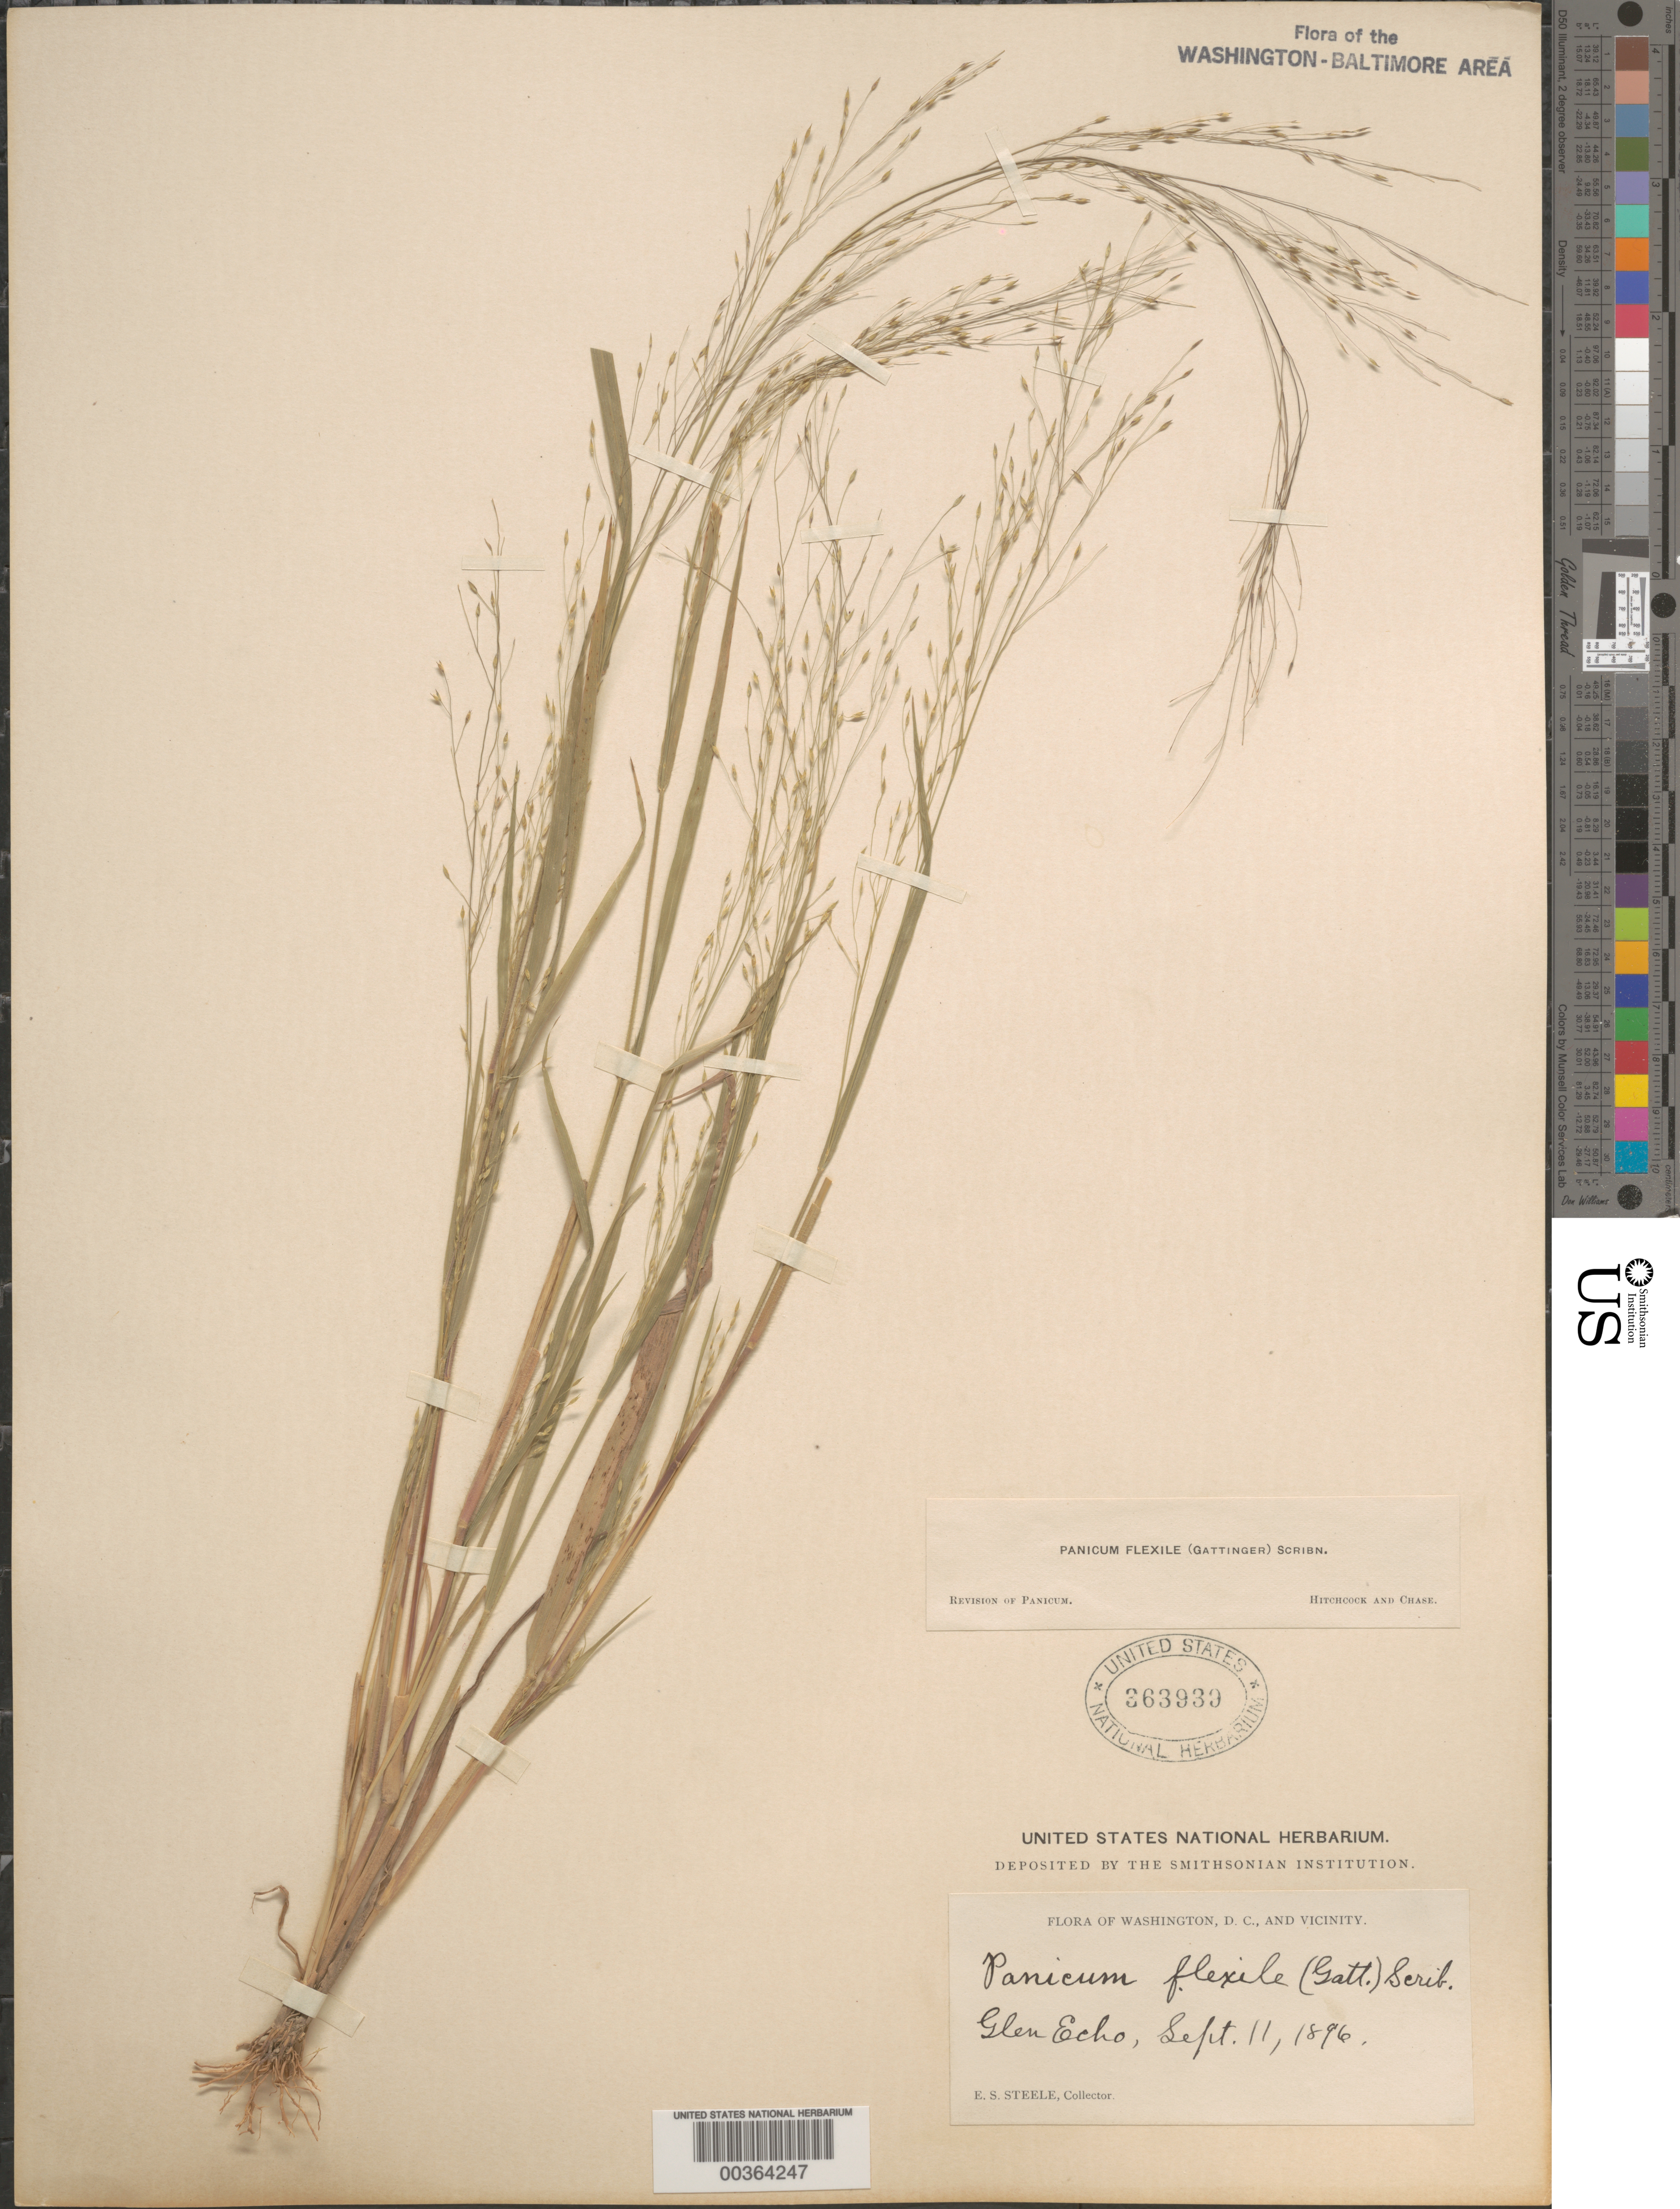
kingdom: Plantae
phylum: Tracheophyta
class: Liliopsida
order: Poales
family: Poaceae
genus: Panicum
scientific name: Panicum flexile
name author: (Gatt.) Scribn.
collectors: E. Steele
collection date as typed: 11 Sep 1896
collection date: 1896-09-11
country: United States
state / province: Maryland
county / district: Montgomery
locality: Glen Echo C. & O. Canal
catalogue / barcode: US 363939